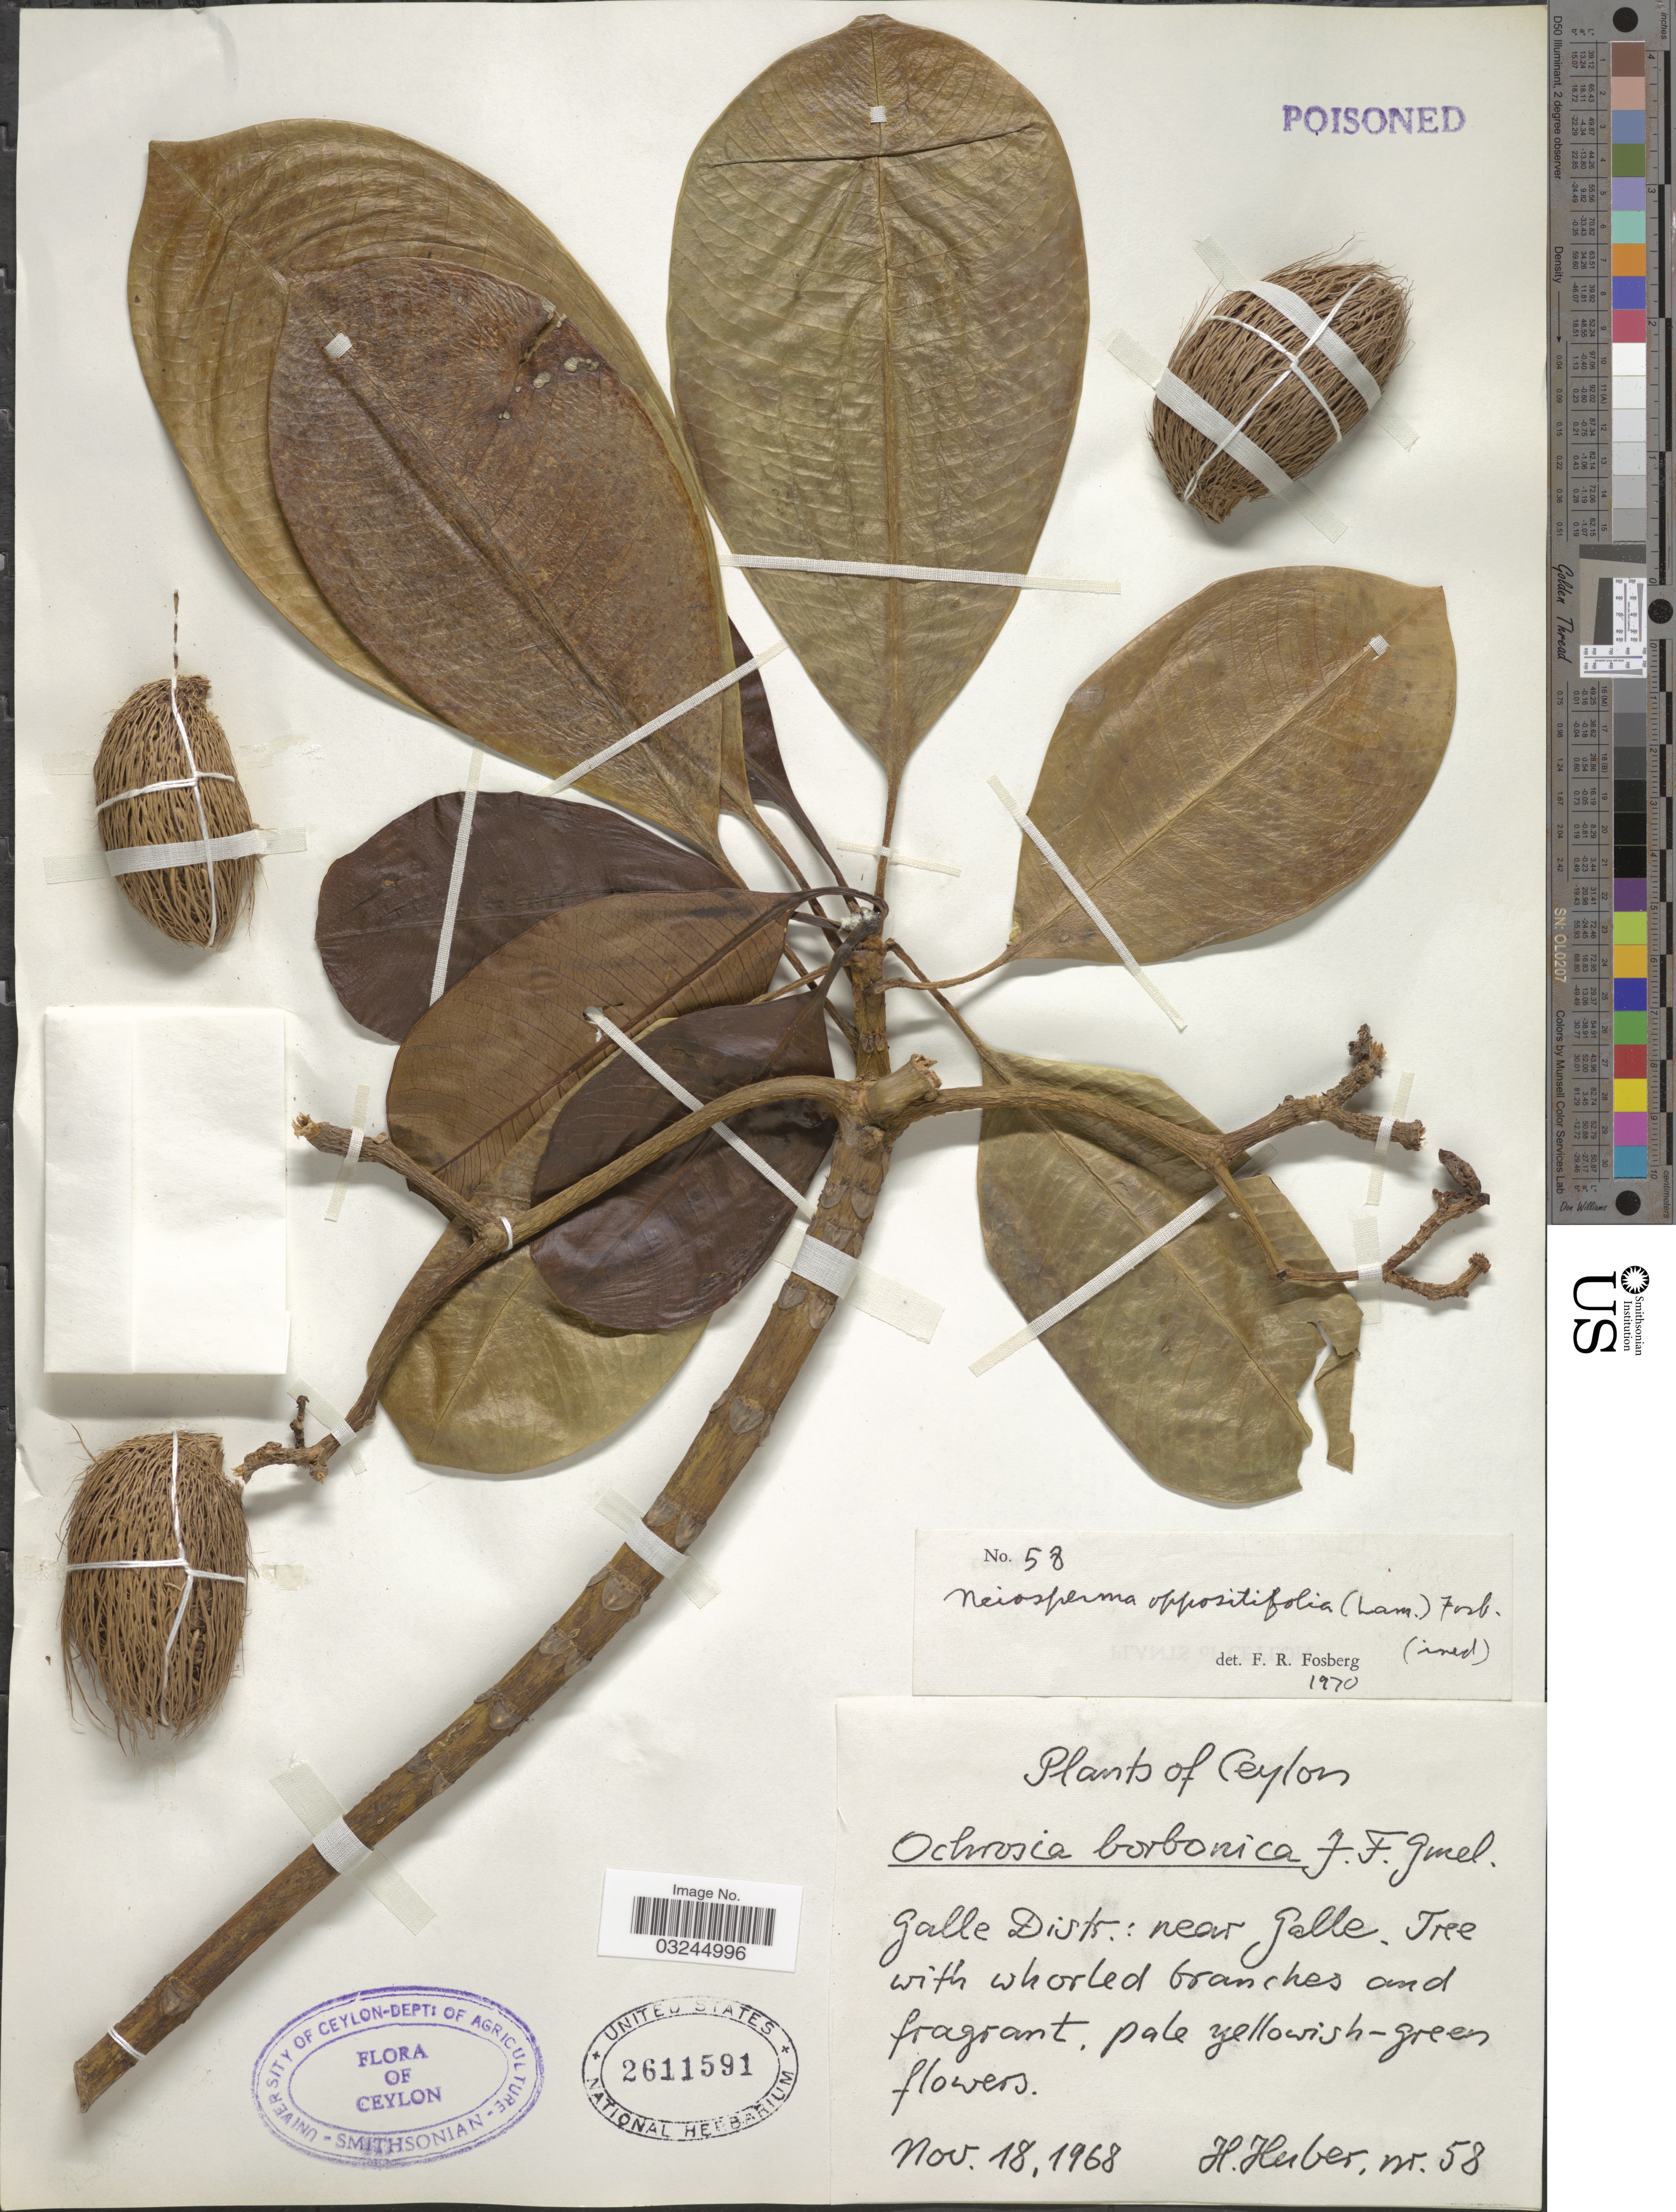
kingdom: Plantae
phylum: Tracheophyta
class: Magnoliopsida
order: Gentianales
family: Apocynaceae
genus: Ochrosia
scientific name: Ochrosia oppositifolia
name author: (Lam.) K. Schum.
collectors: H. Huber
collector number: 58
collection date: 1968-11-18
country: Sri Lanka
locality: Ceylon. Galle Distr.: near Galle.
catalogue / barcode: US 2611591